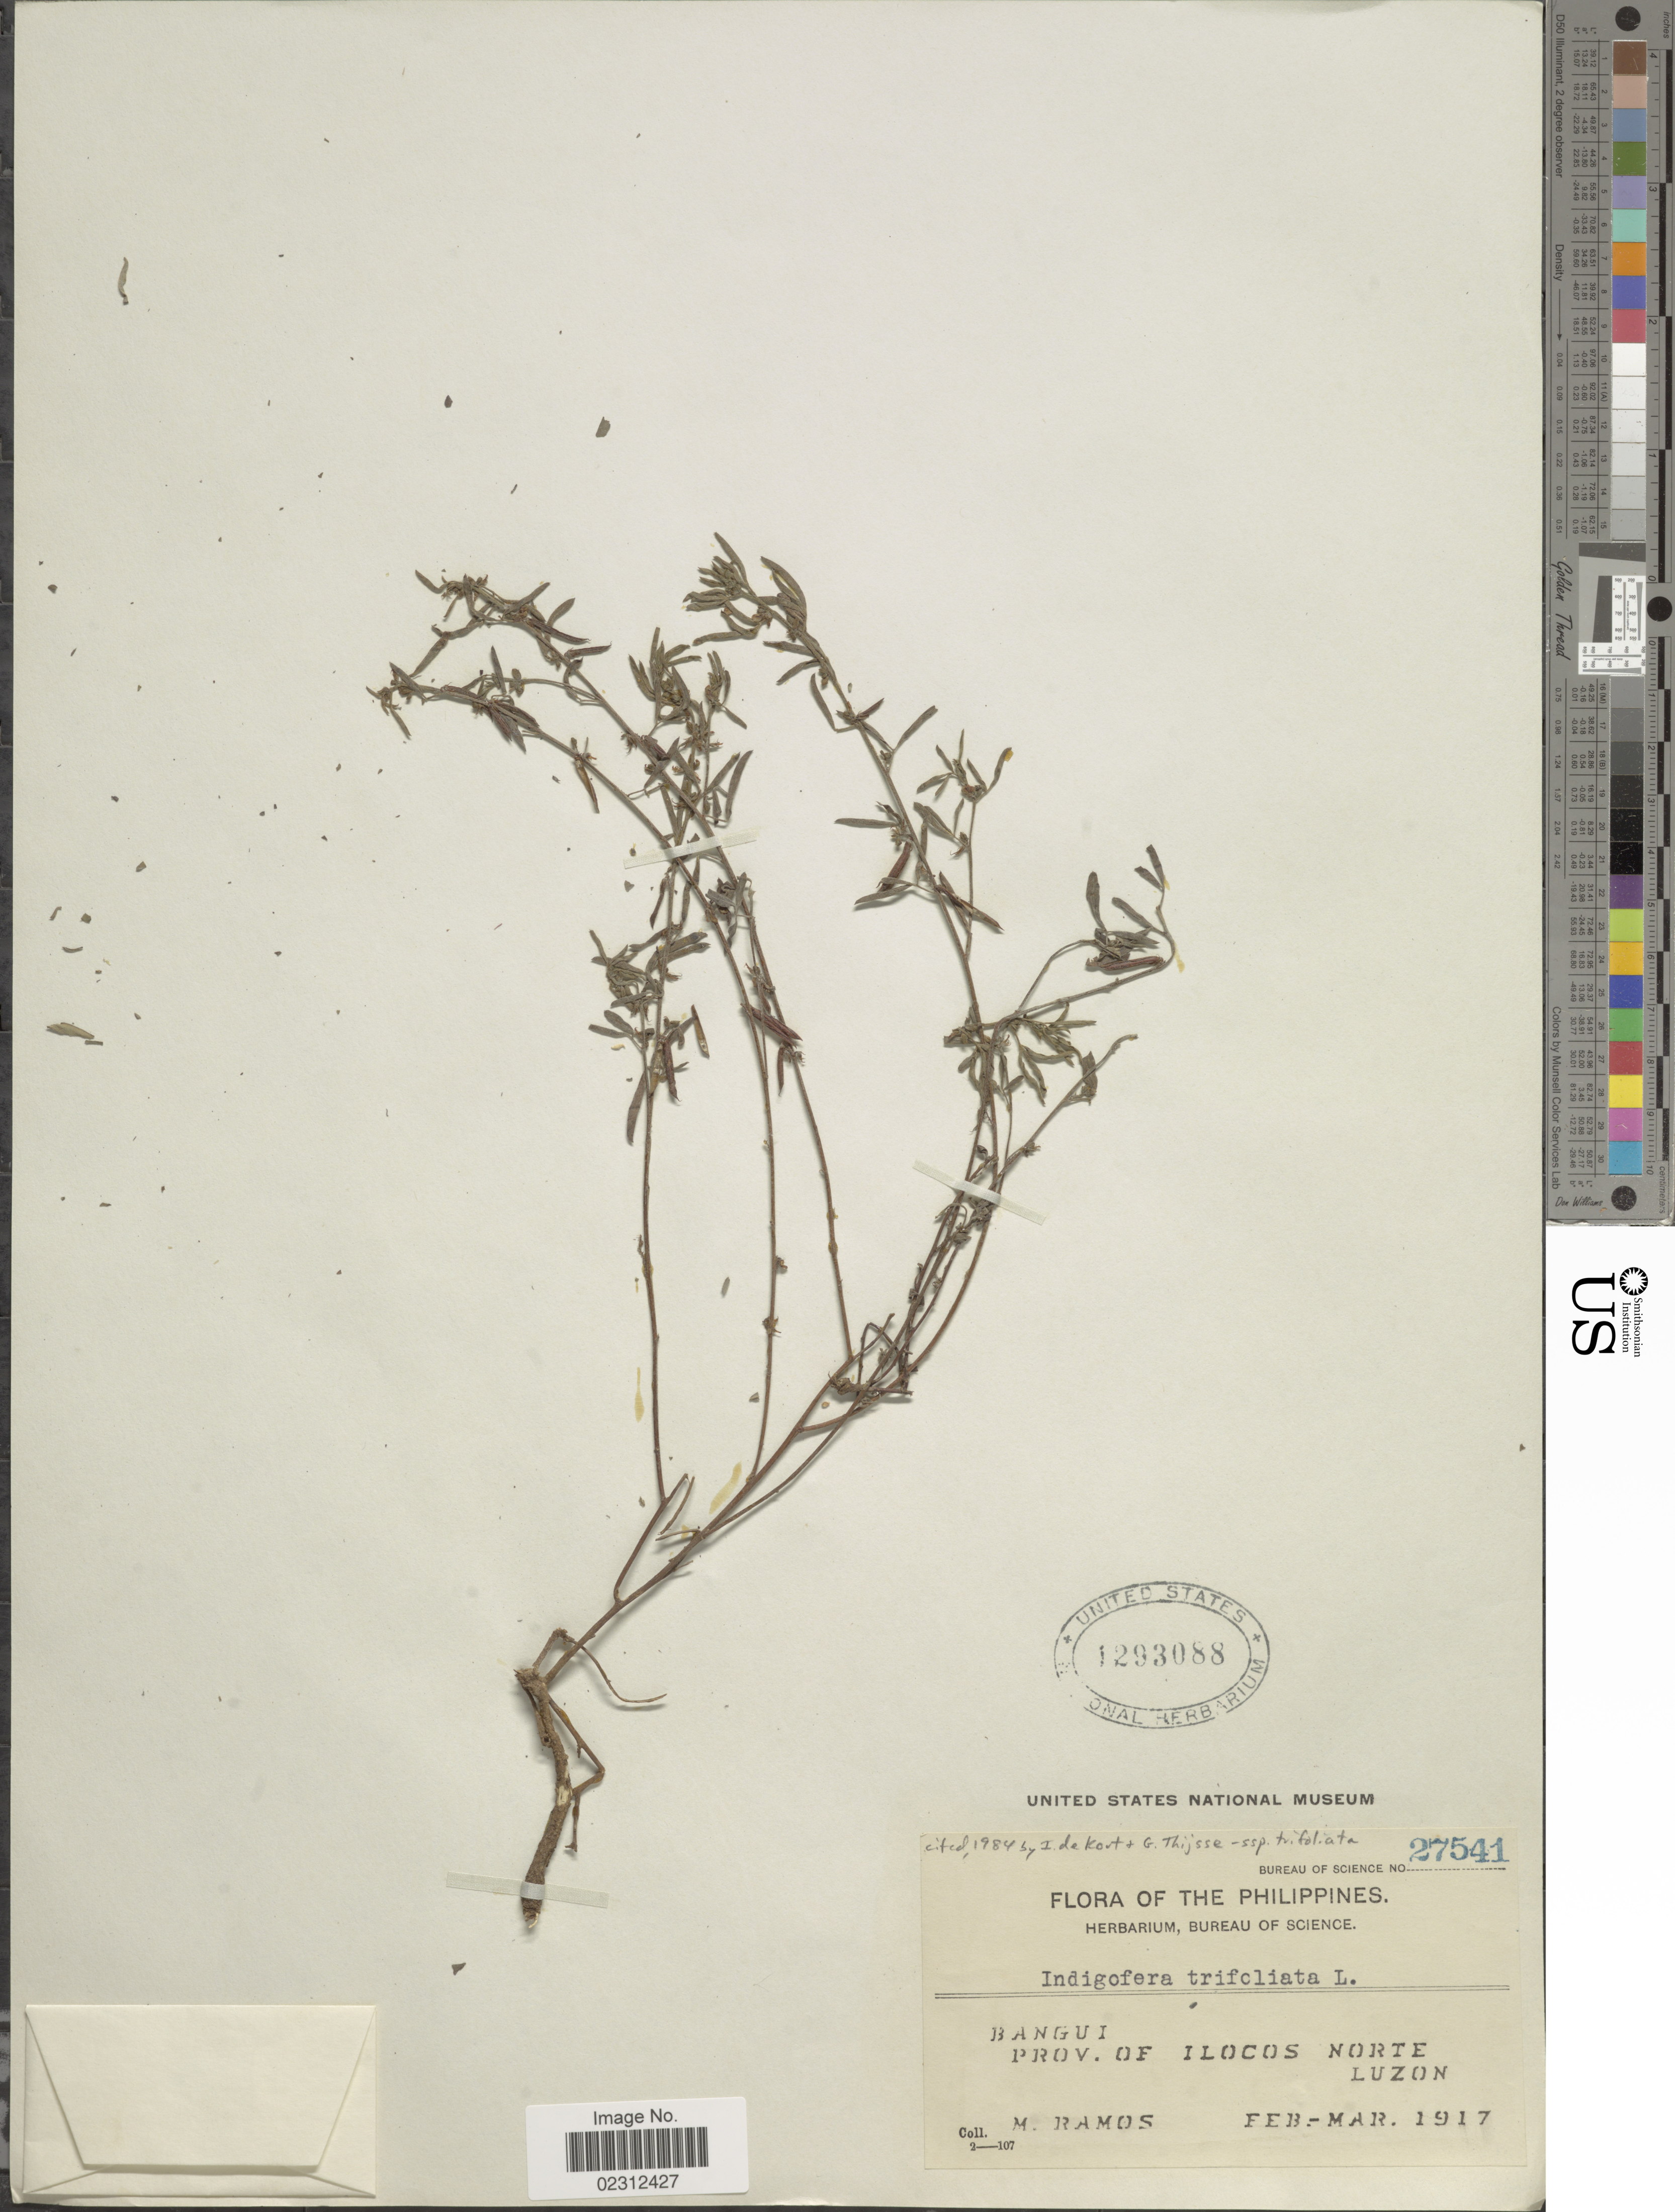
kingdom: Plantae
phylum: Tracheophyta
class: Magnoliopsida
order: Fabales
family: Fabaceae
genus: Indigofera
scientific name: Indigofera trifoliata subsp. trifoliata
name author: L.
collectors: M. Ramos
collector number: Bureau of Science 27541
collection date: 1917-02/1917-03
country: Philippines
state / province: Ilocos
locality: Bangui, Prov. of Ilocos Norte, Luzon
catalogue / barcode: US 1293088